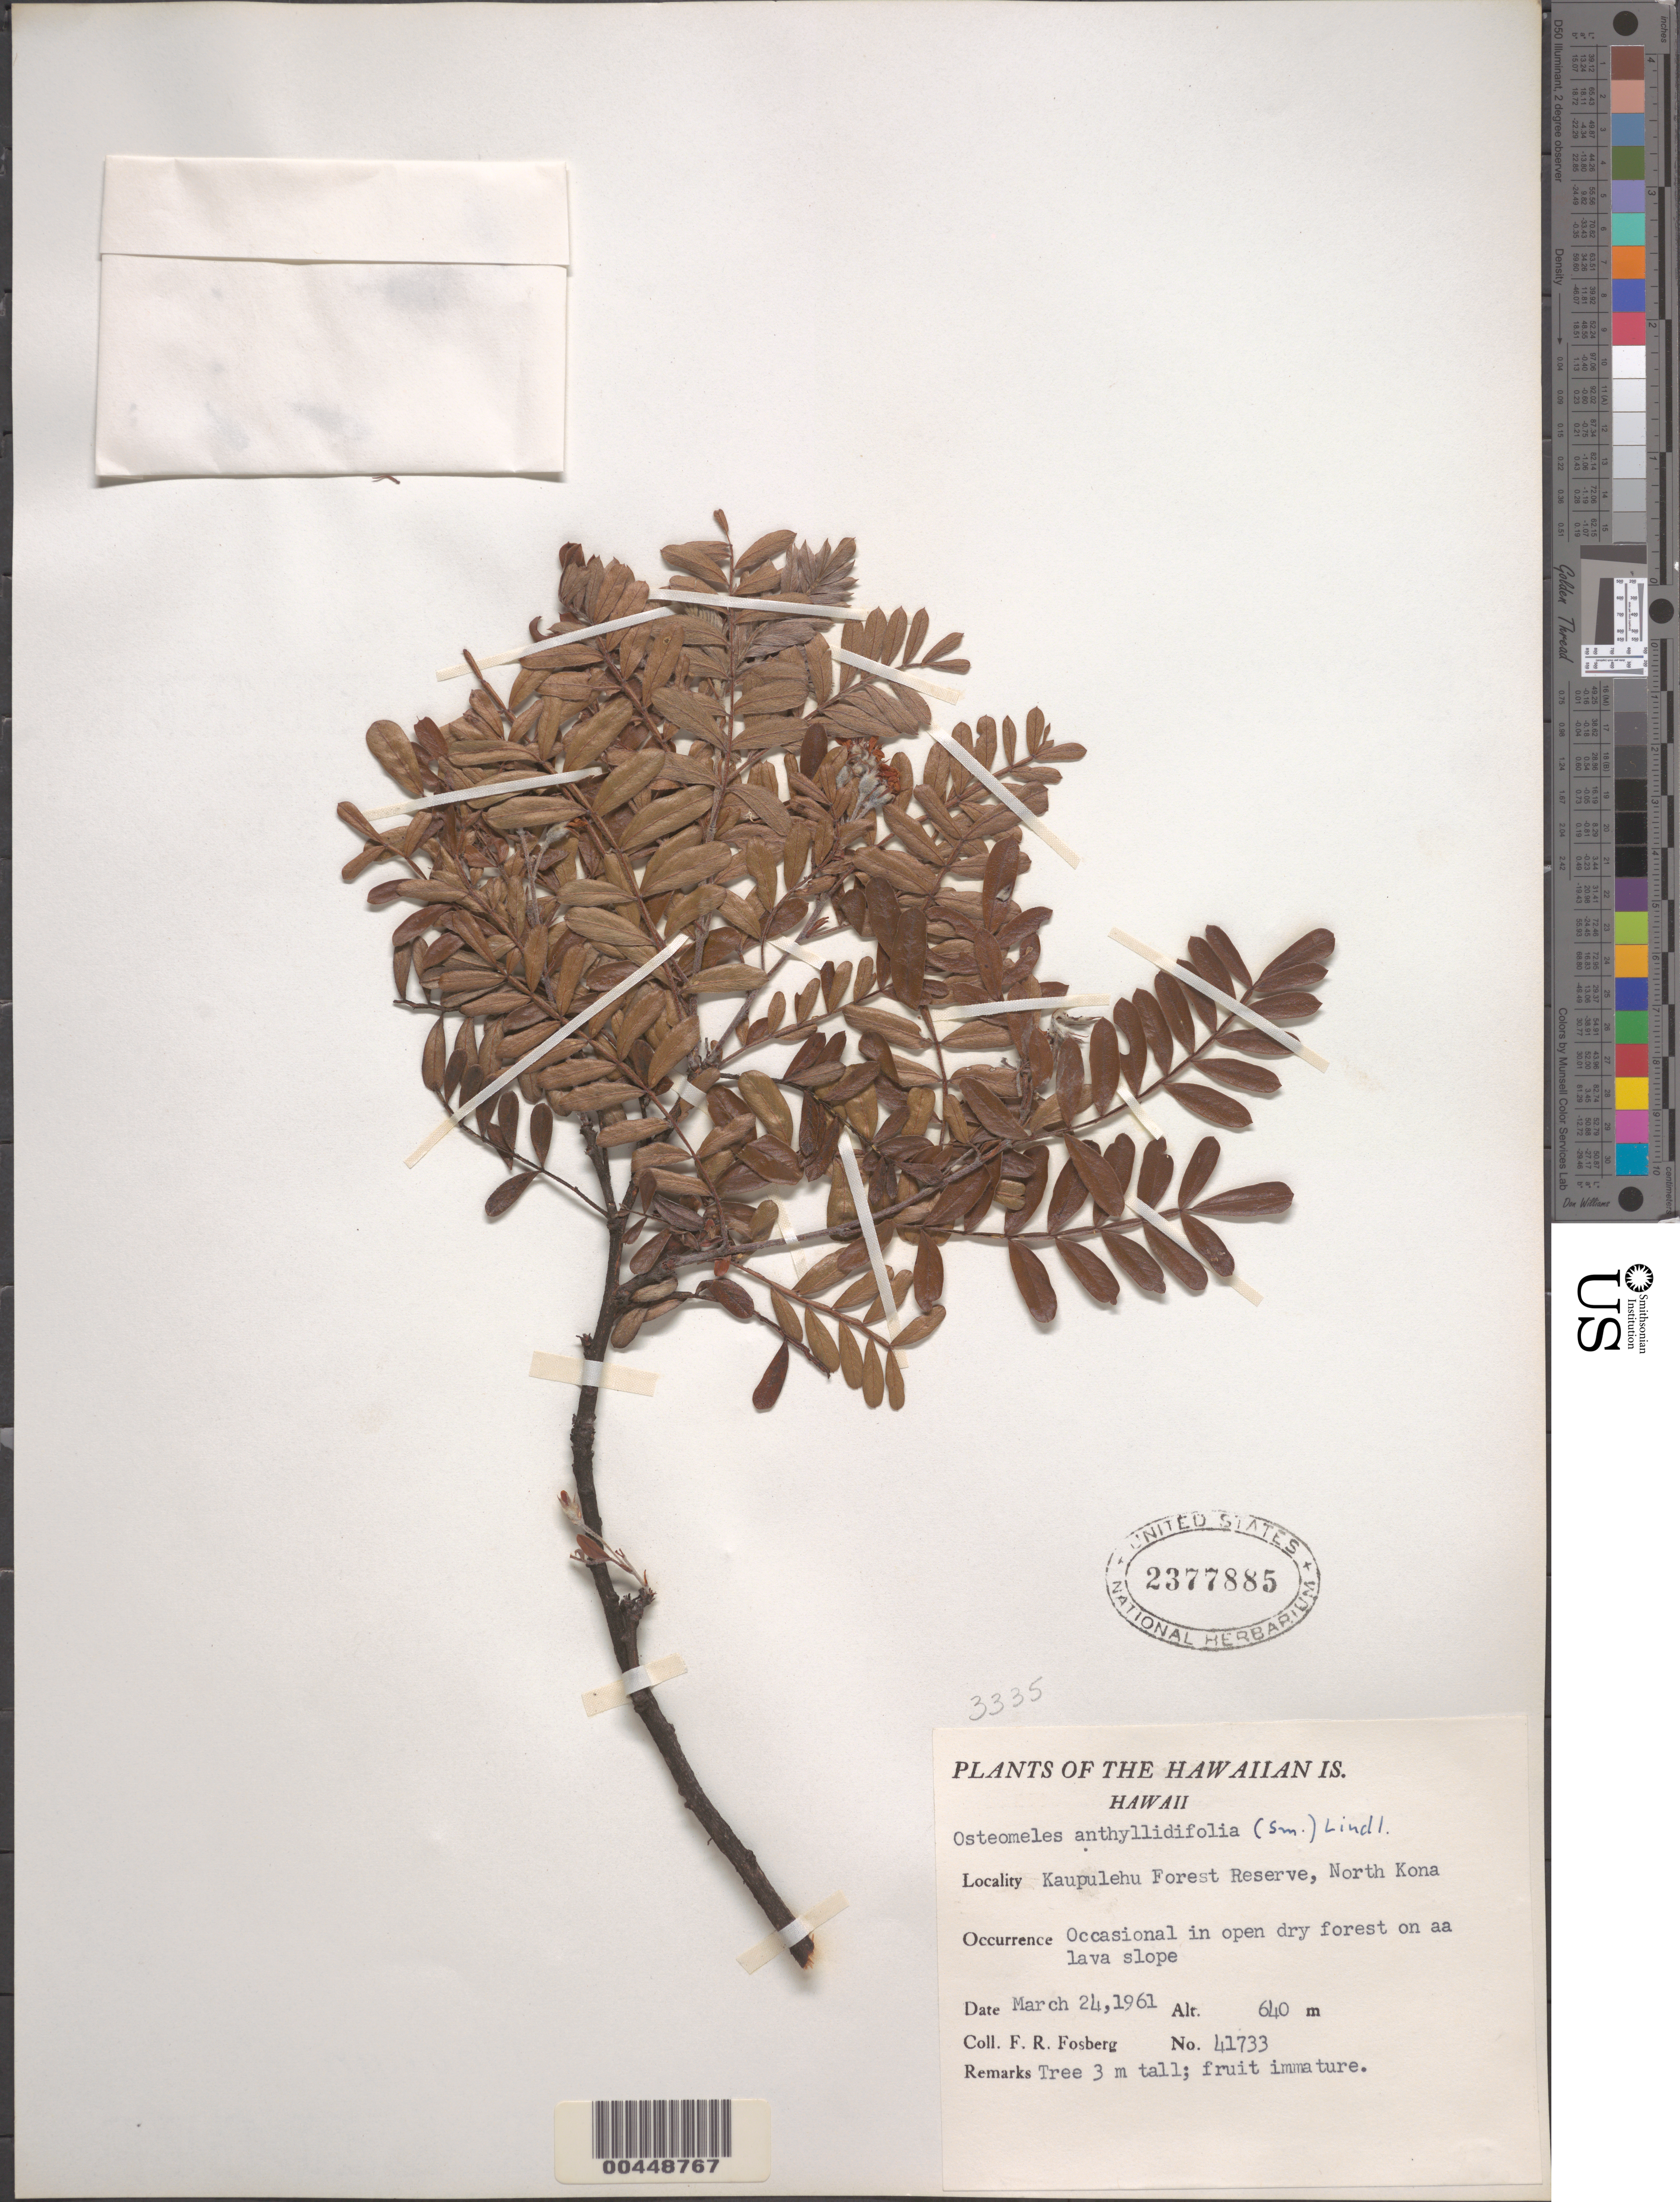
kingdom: Plantae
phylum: Tracheophyta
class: Magnoliopsida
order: Rosales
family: Rosaceae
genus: Osteomeles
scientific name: Osteomeles anthyllidifolia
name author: (Small) Lindl.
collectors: F. R. Fosberg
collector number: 41733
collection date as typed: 24 Mar 1961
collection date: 1961-03-24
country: United States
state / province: Hawaii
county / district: Hawaii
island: Hawaii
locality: Kaupulehu For Res, N Kona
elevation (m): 640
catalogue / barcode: US 2377885